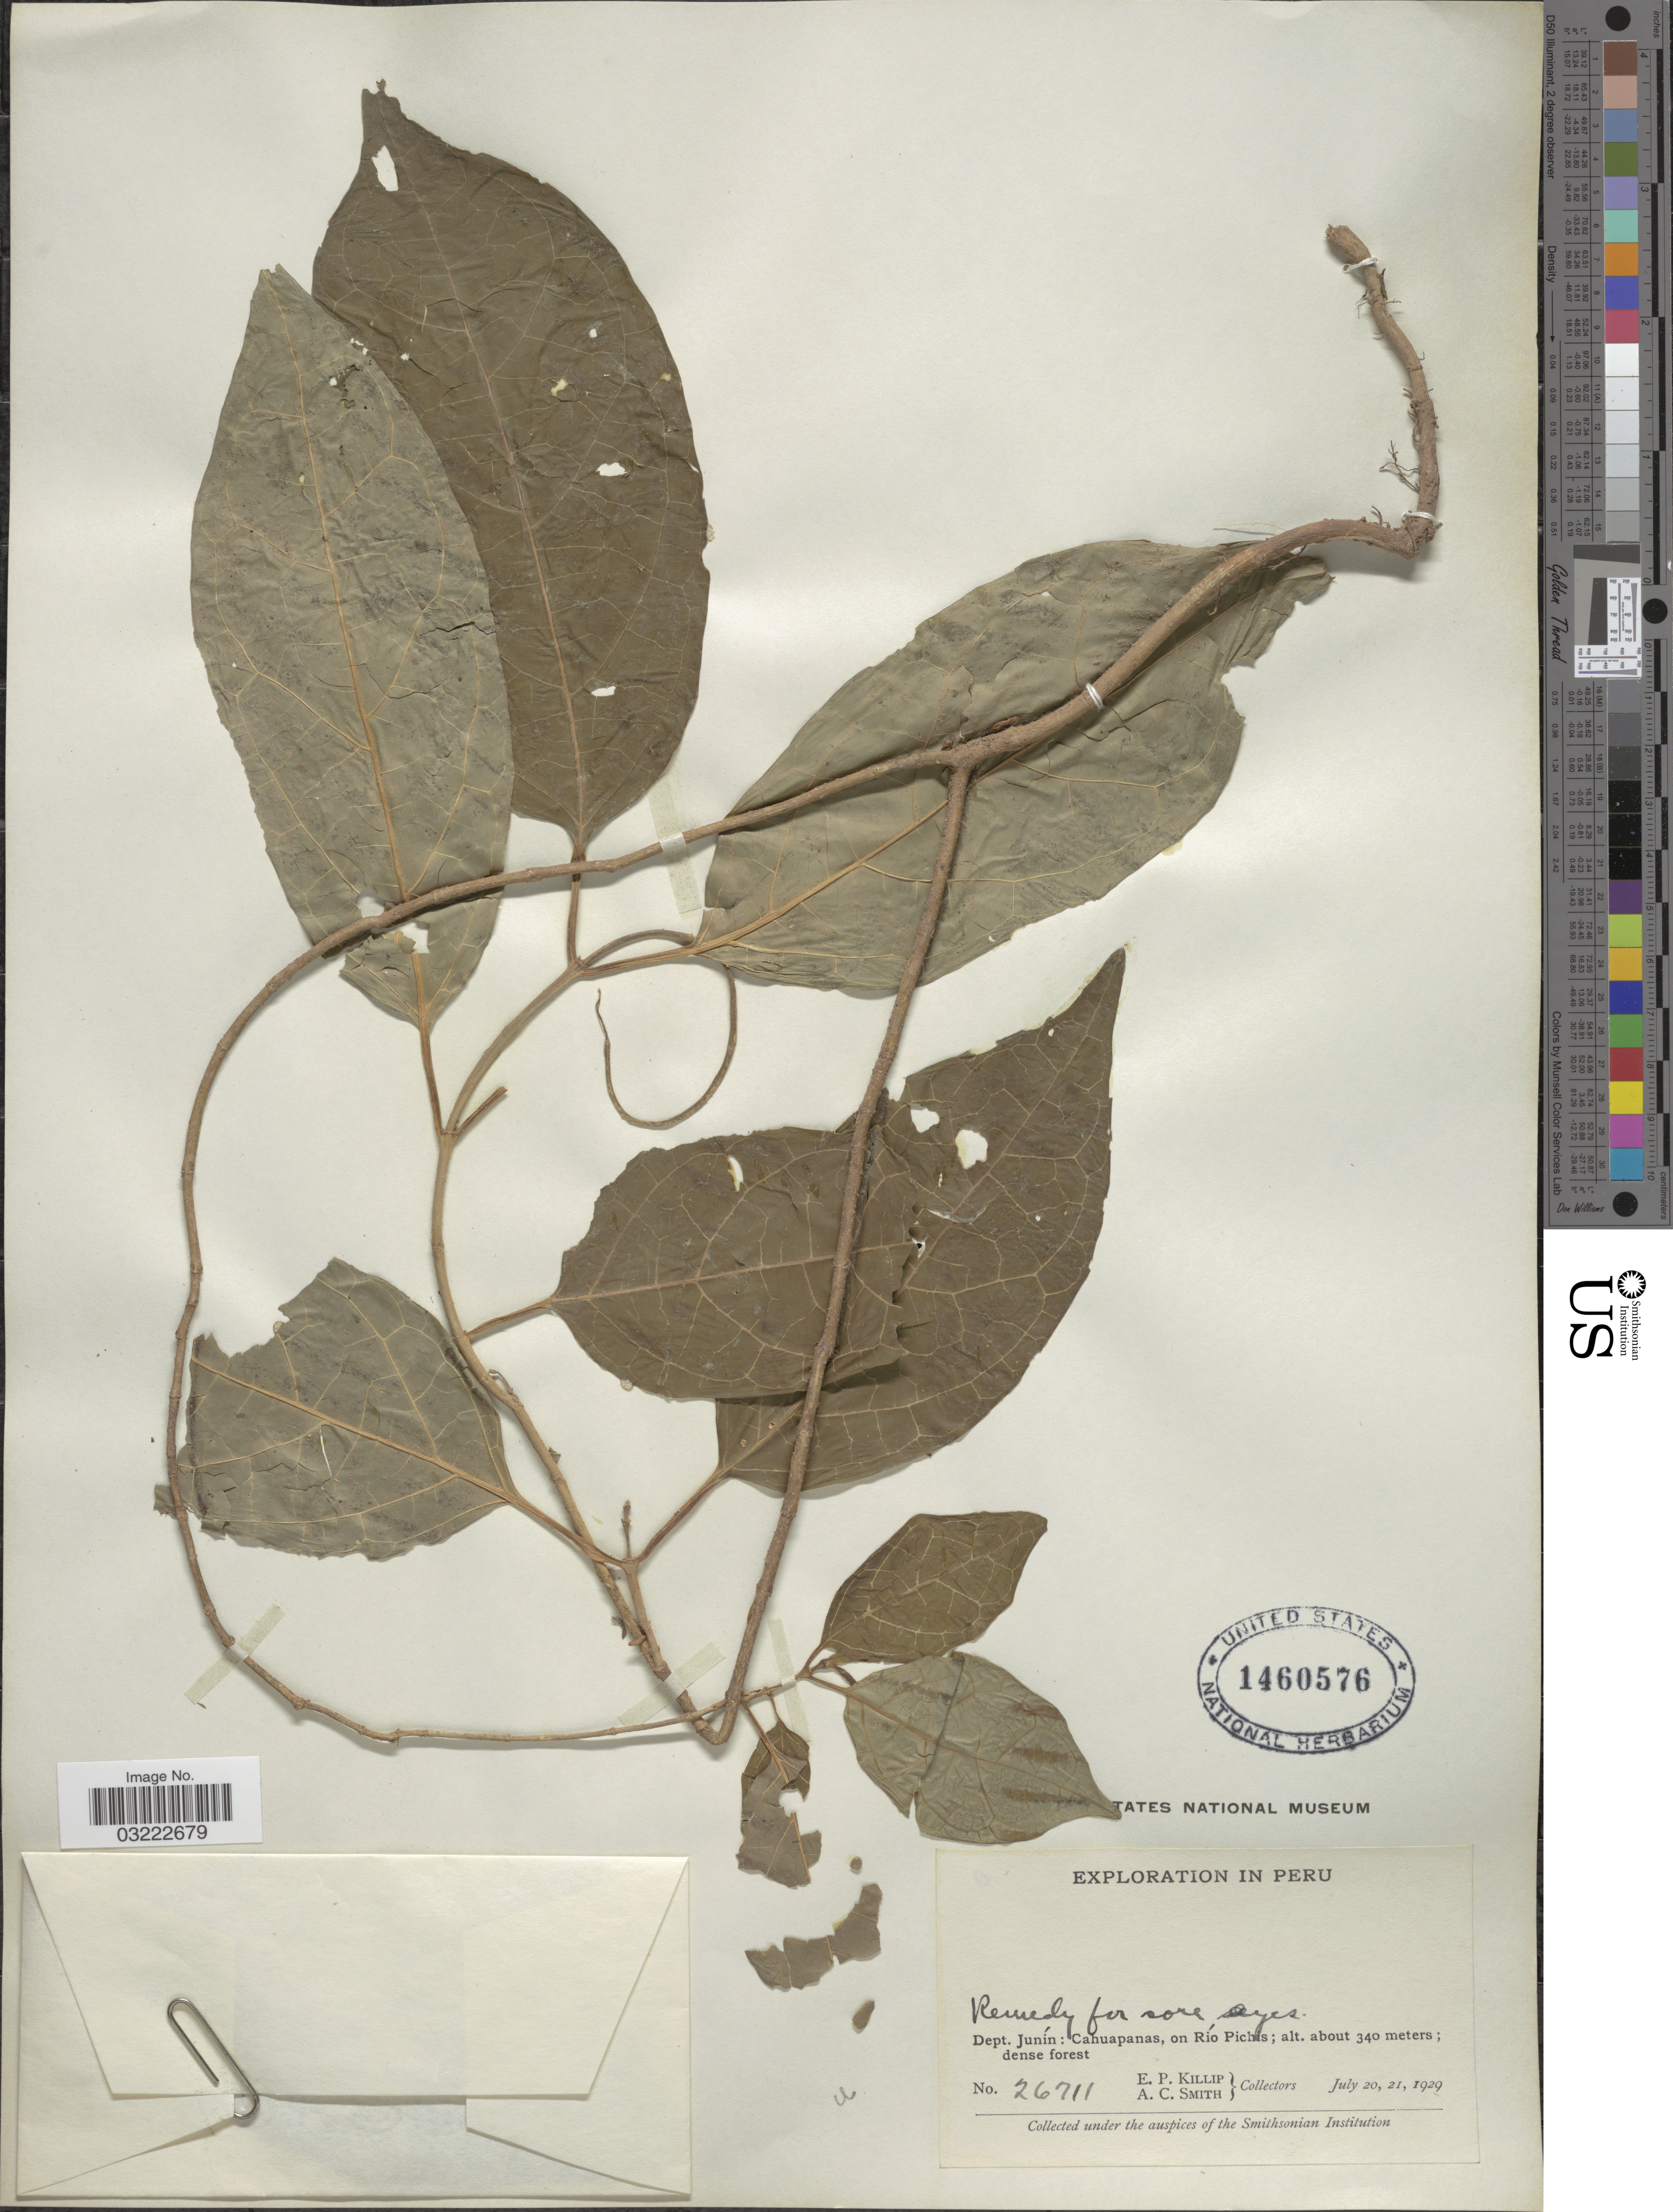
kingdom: Plantae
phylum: Tracheophyta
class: Magnoliopsida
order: Asterales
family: Asteraceae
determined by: Acevedo-Rodriguez, P., (US), Smithsonian Institution - National Museum of Natural History (UNITED STATES)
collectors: E. P. Killip & A. C. Smith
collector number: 26711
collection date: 1929-07-20/1929-07-21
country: Peru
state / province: Junín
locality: Dept. Junín: Cahuapanas, on Río Pichis.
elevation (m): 340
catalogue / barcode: US 1460576